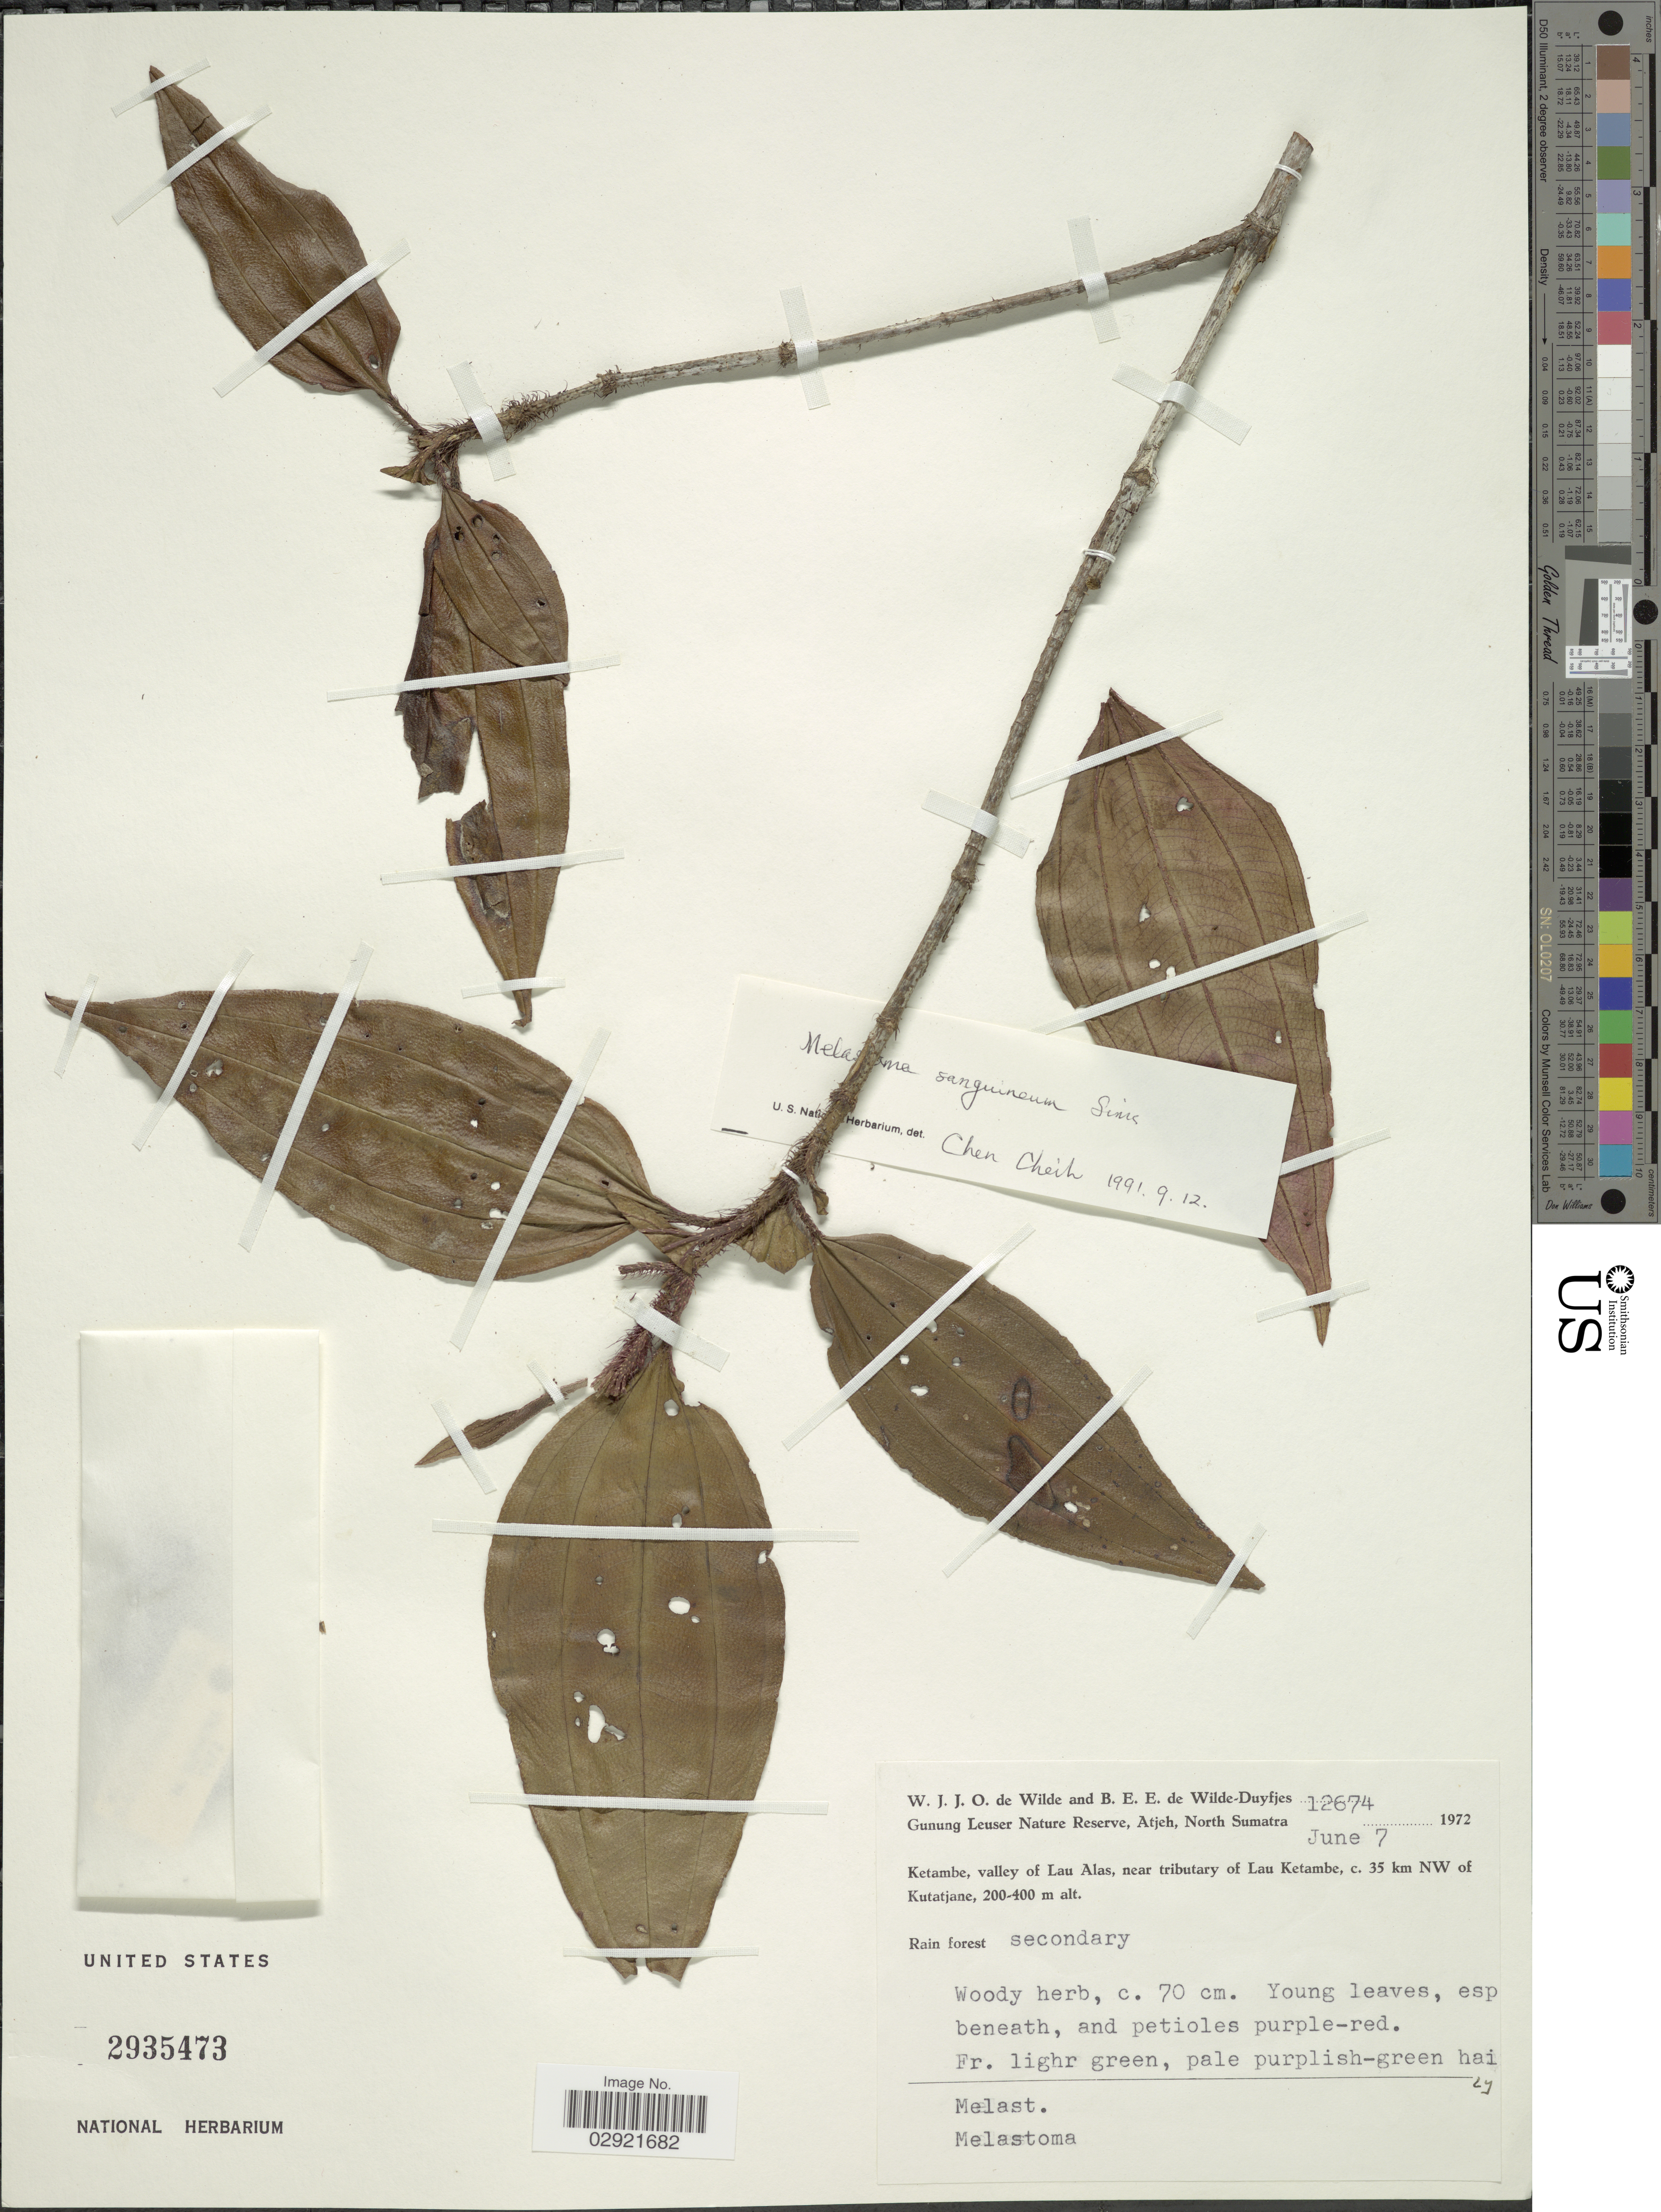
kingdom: Plantae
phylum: Tracheophyta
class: Magnoliopsida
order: Myrtales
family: Melastomataceae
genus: Melastoma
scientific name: Melastoma sanguineum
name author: Sims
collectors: W. J. de Wilde & B. E. de Wilde-Duyfjes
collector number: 12674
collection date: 1972-06-07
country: Indonesia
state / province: Sumatra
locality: Gunung Leuser Nature Reserve, Atjeh, North Sumatra. Ketambe, valley of Lau Alas, near tributary of Lau Ketambe, c. 35 km NW of Kutatjane.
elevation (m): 200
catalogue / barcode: US 2935473